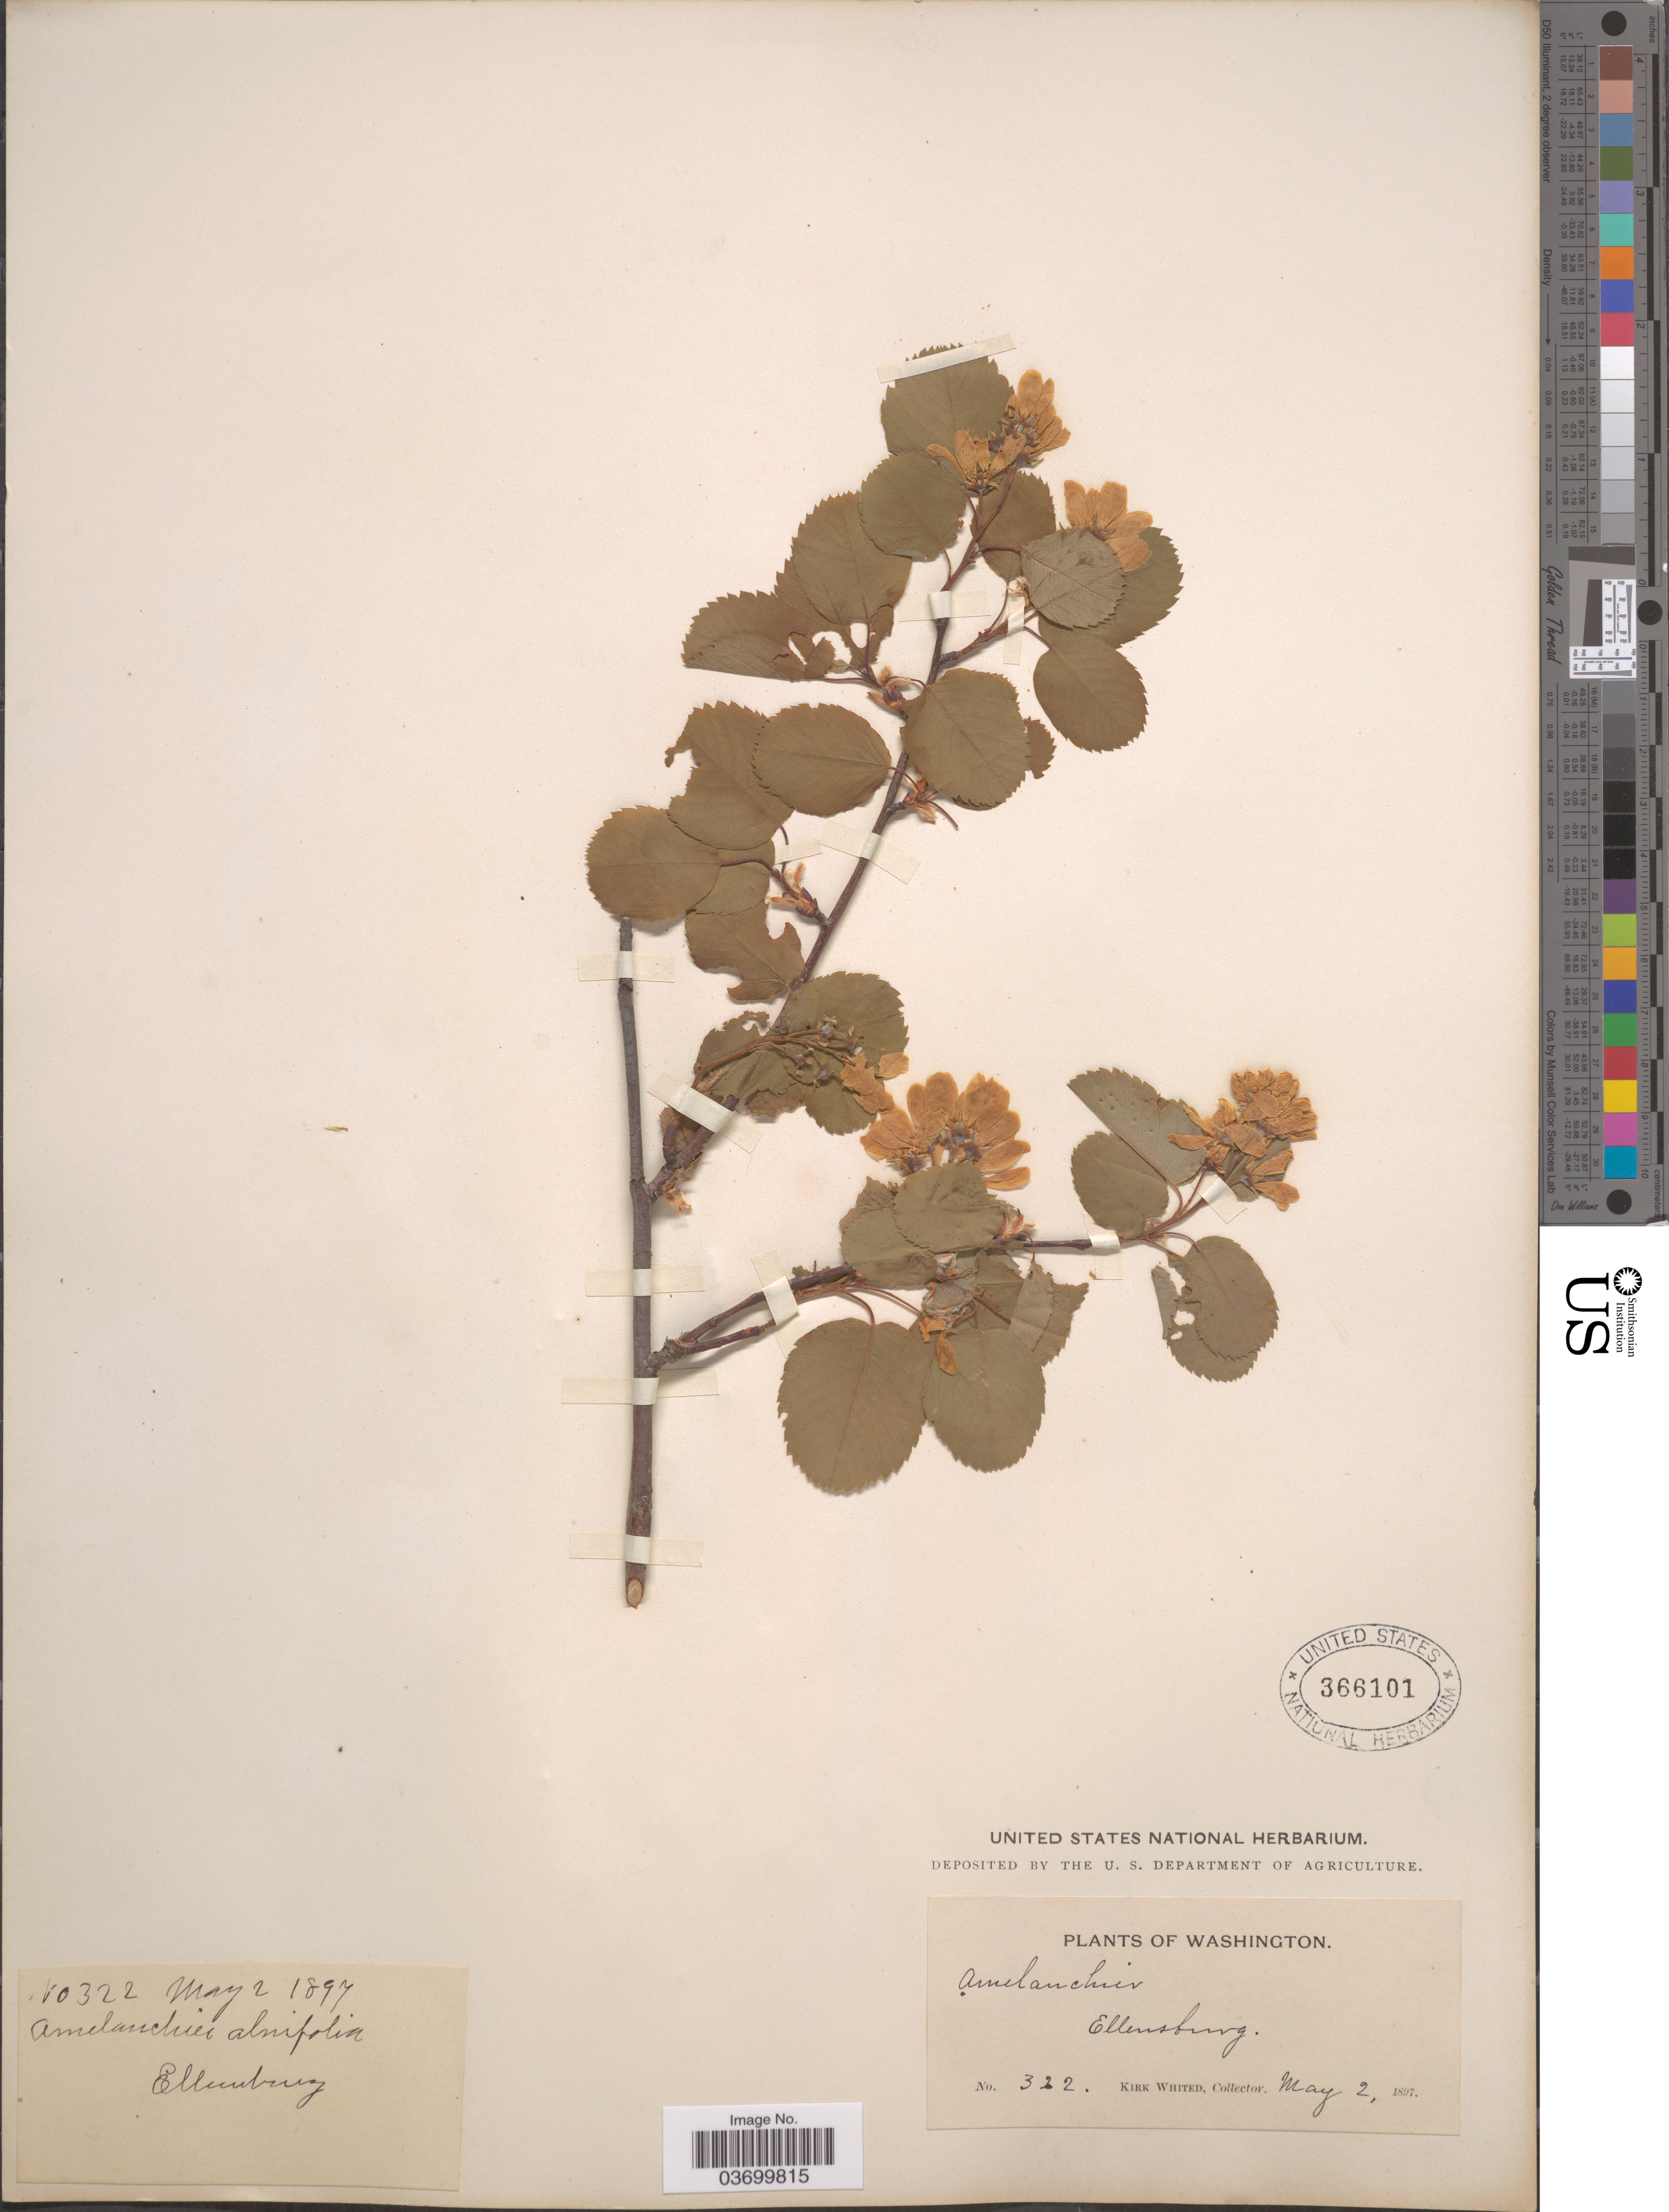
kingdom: Plantae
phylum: Tracheophyta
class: Magnoliopsida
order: Rosales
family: Rosaceae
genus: Amelanchier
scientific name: Amelanchier alnifolia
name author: (Nutt.) Nutt. ex M. Roem.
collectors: K. Whited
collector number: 322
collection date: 1897-05-02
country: United States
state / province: Washington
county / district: Kittitas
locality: Ellensburg.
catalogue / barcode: US 366101